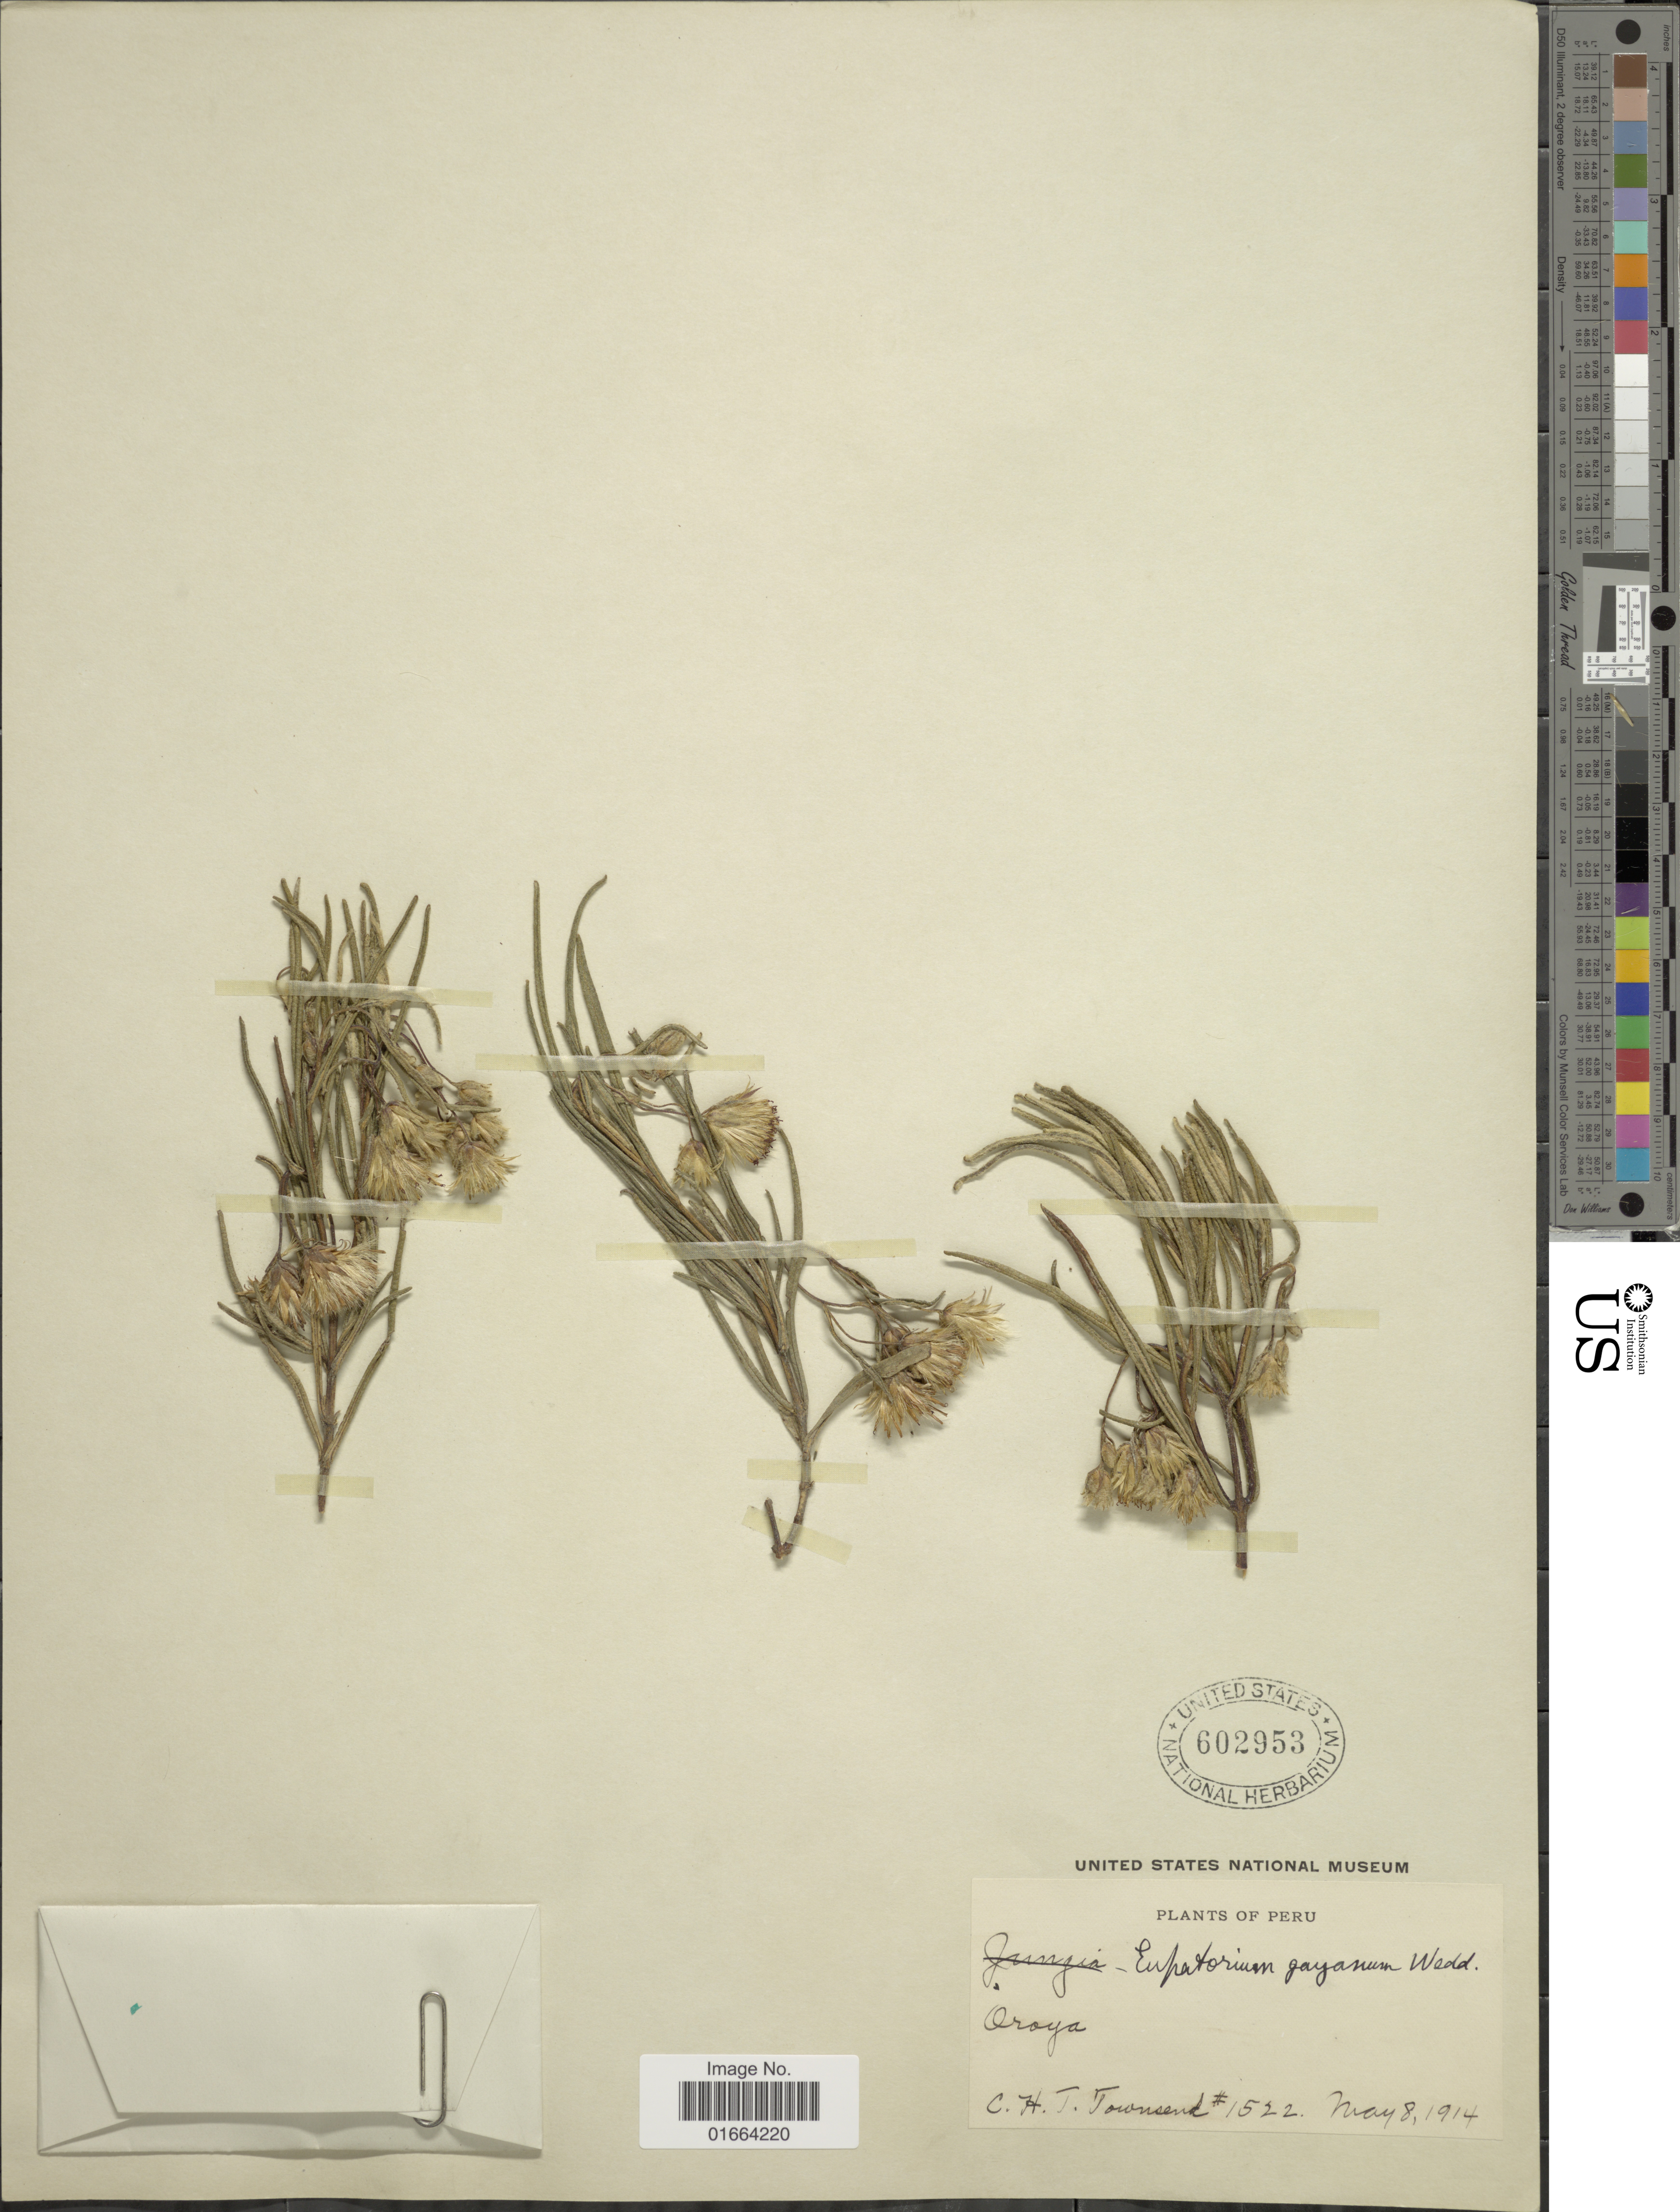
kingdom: Plantae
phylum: Tracheophyta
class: Magnoliopsida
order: Asterales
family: Asteraceae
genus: Aristeguietia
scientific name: Aristeguietia gayana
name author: (Wedd.) R.M. King & H. Rob.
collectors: C. H. T. Townsend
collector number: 1522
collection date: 1914-05-08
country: Peru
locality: Oroya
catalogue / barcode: US 602953